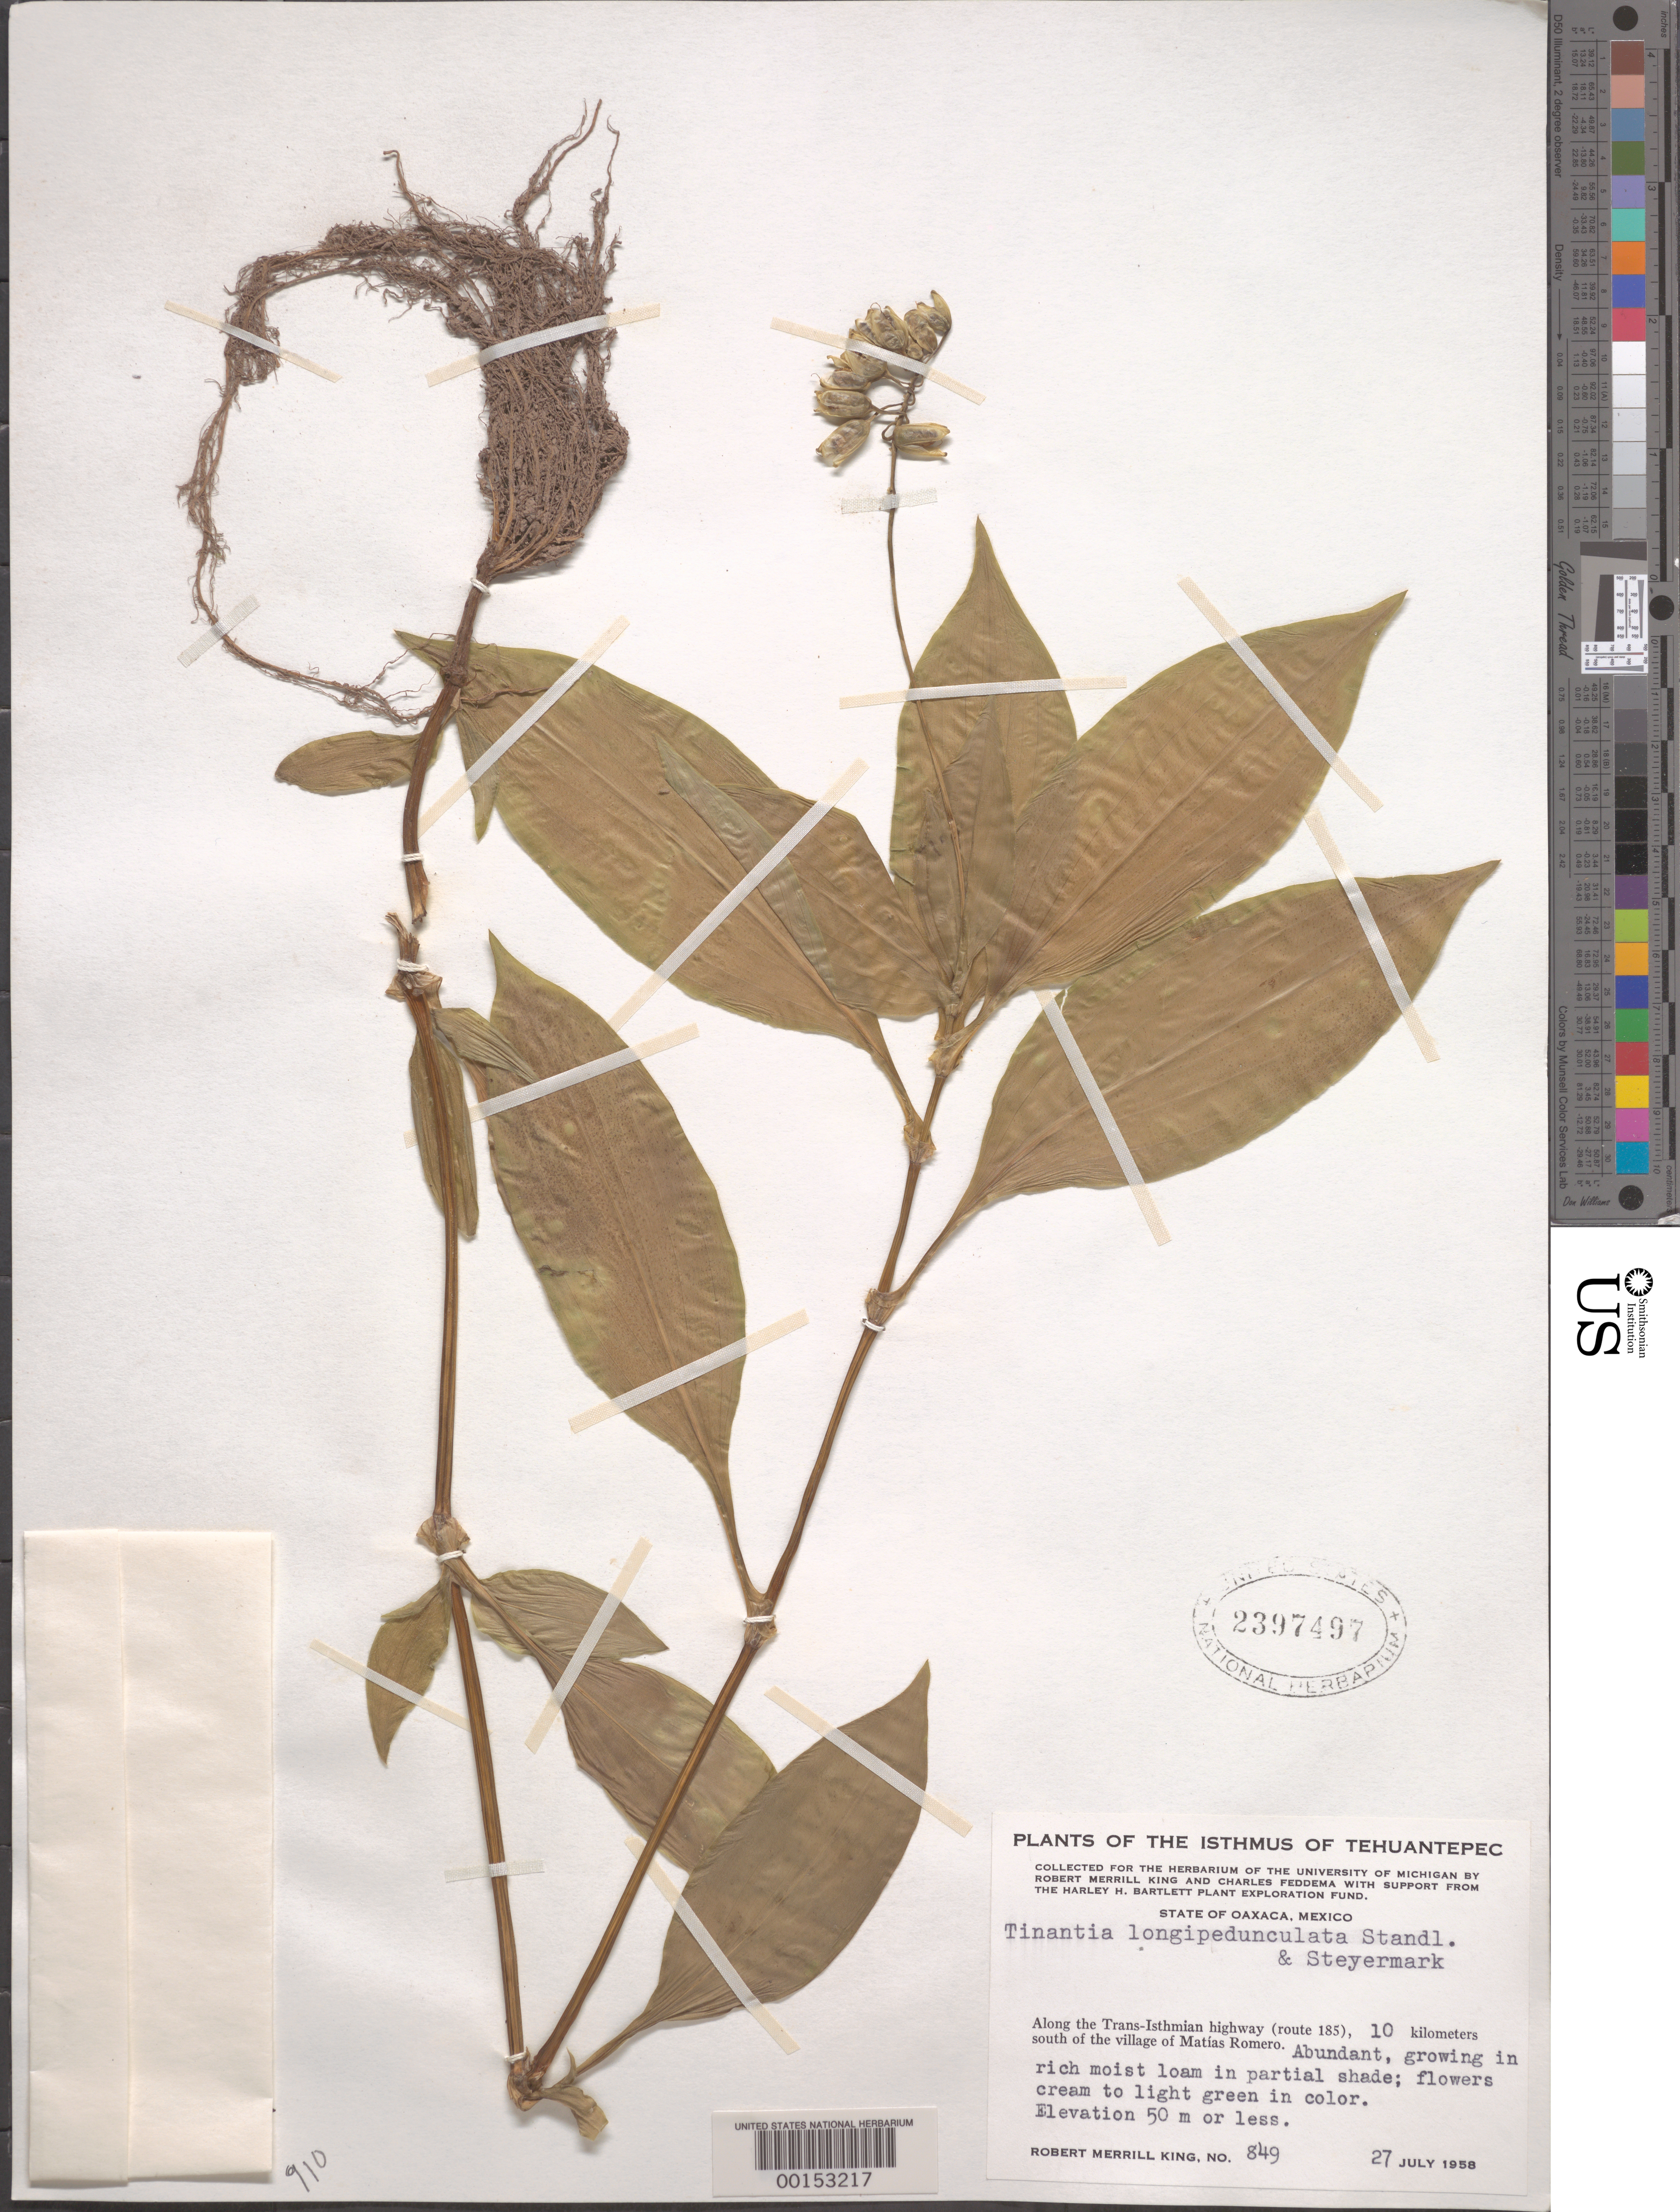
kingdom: Plantae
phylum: Tracheophyta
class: Liliopsida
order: Commelinales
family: Commelinaceae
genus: Tinantia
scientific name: Tinantia longipedunculata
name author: Standl. & Steyerm.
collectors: R. M. King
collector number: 849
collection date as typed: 27 Jul 1958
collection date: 1958-07-27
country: Mexico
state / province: Oaxaca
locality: Trans-isthmian highway, S of matias romero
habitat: Rich, moist loam; partially shaded roadside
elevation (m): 50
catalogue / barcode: US 2397497